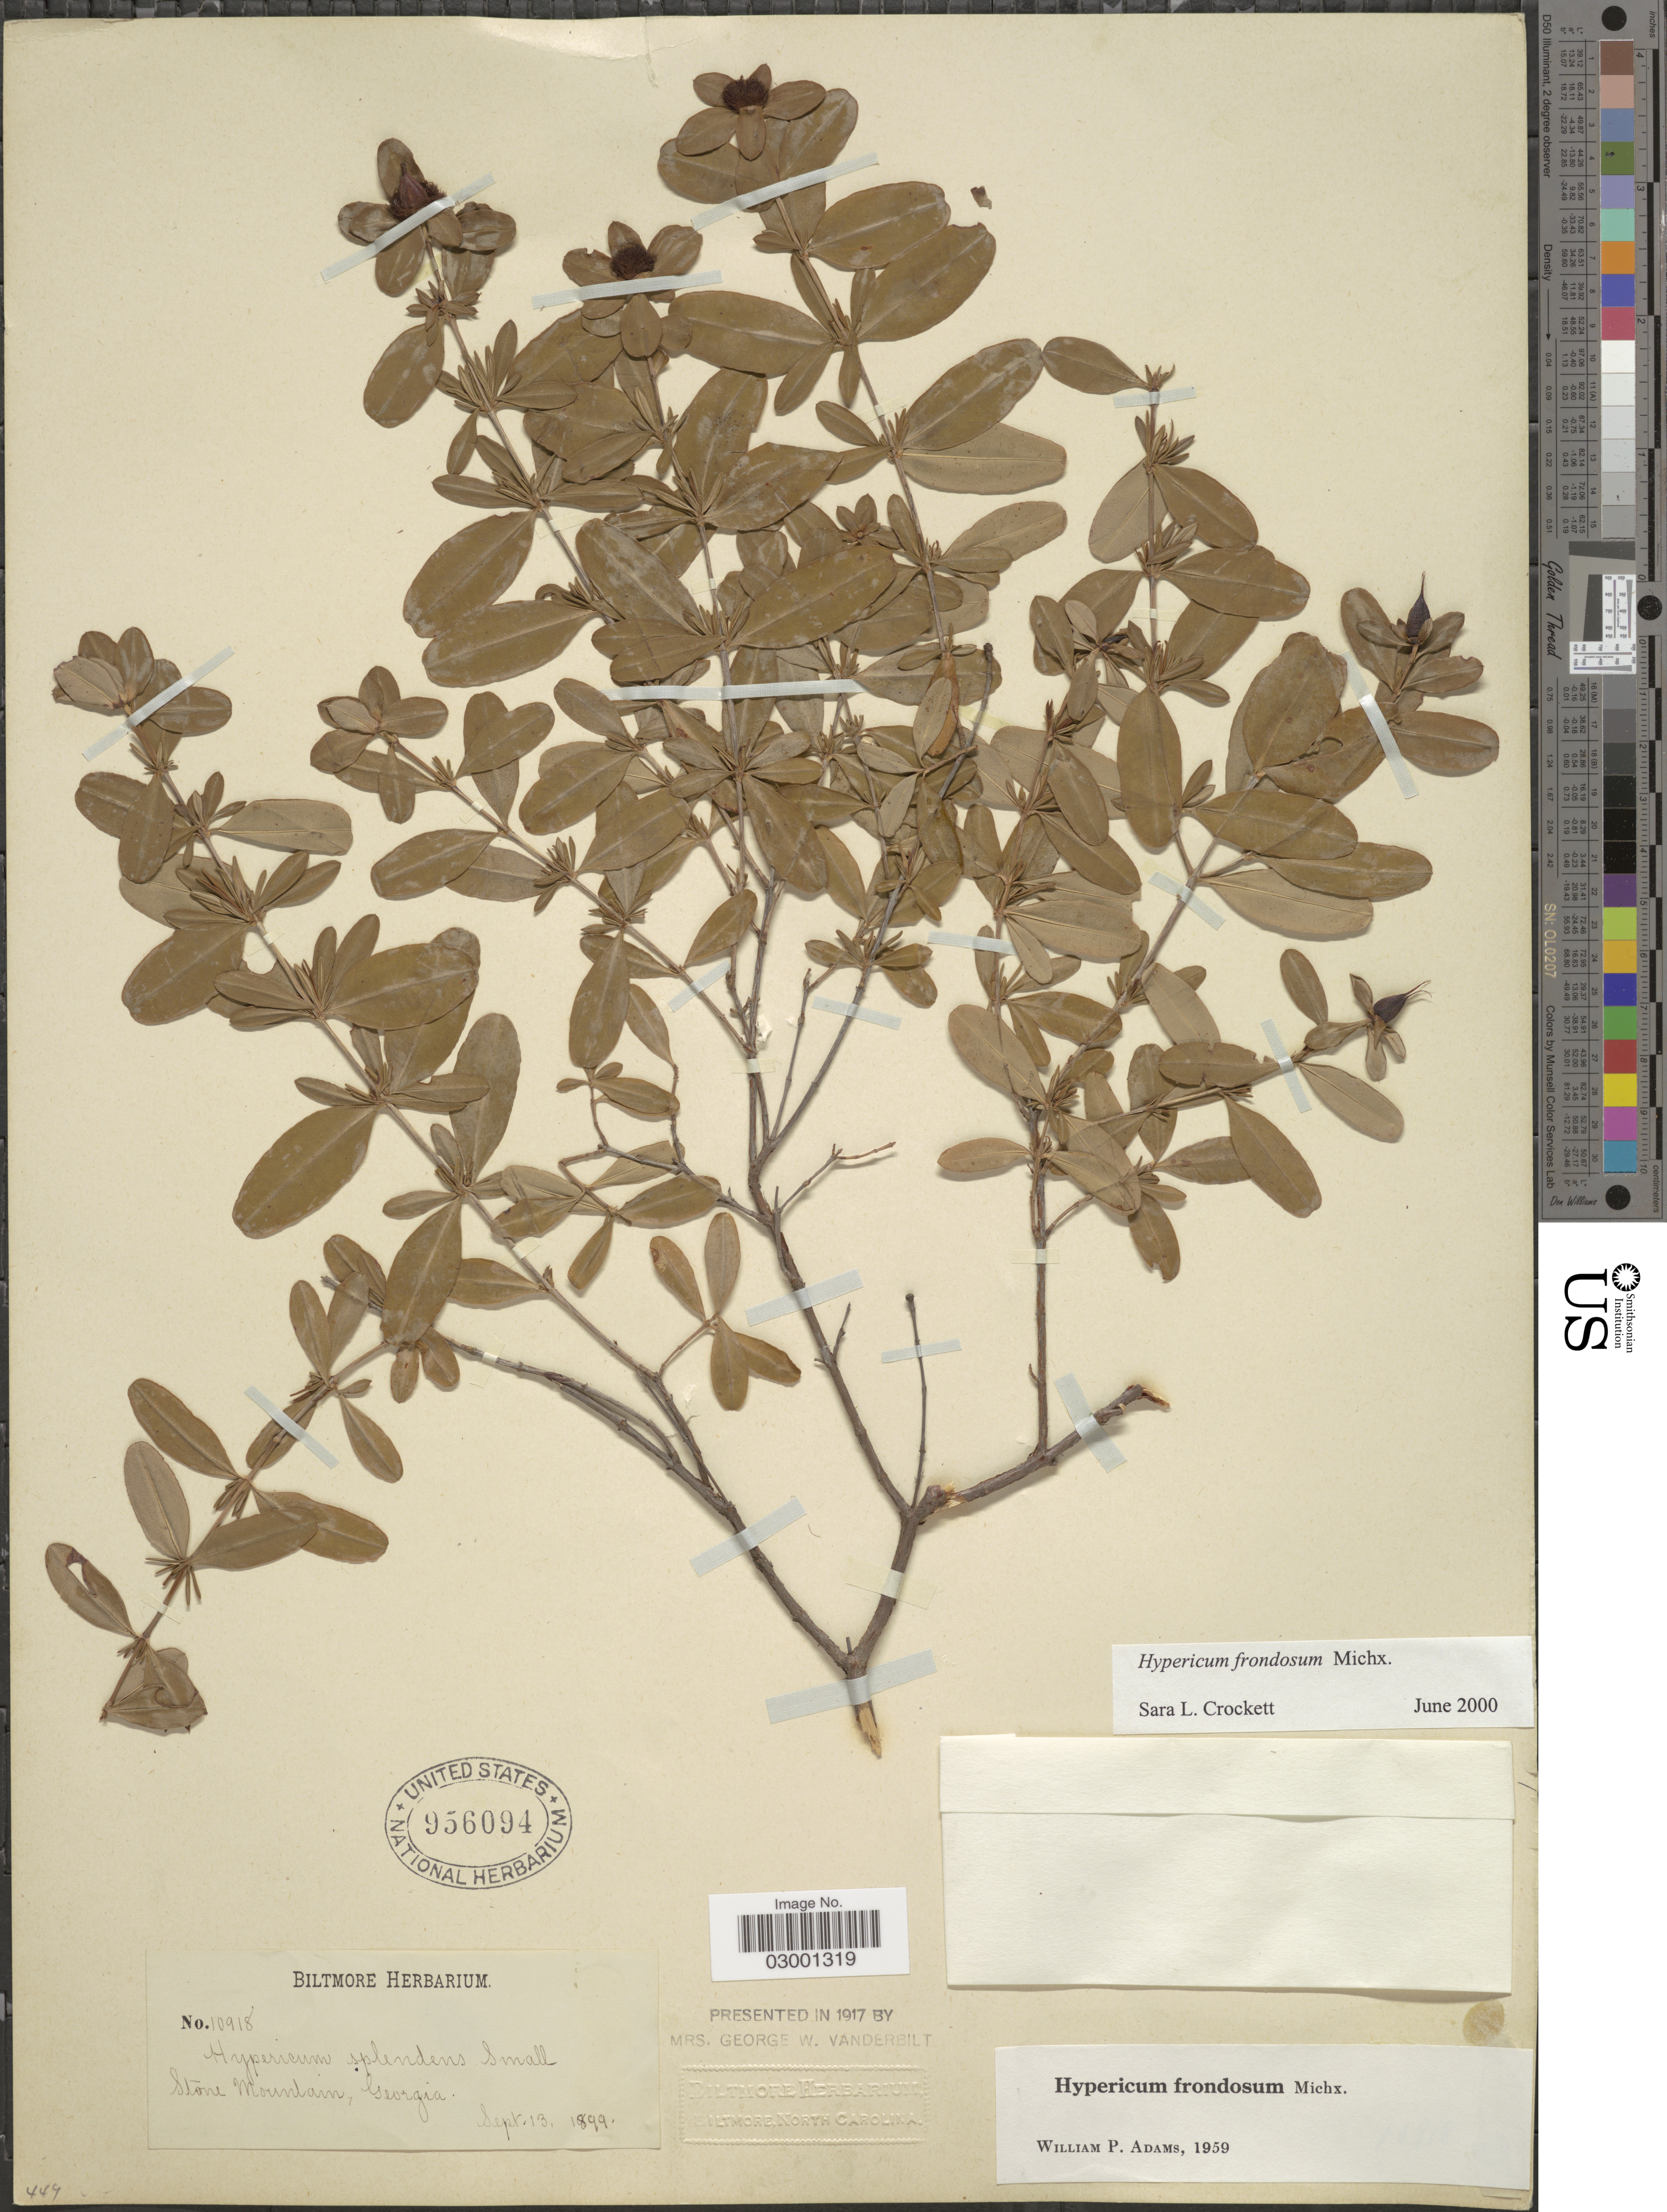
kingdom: Plantae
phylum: Tracheophyta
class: Magnoliopsida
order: Malpighiales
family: Hypericaceae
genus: Hypericum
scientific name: Hypericum frondosum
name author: Michx.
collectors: ex herb. Biltmore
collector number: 10918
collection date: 1899-09-13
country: United States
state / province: Georgia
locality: Stone Mountain.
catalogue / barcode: US 956094